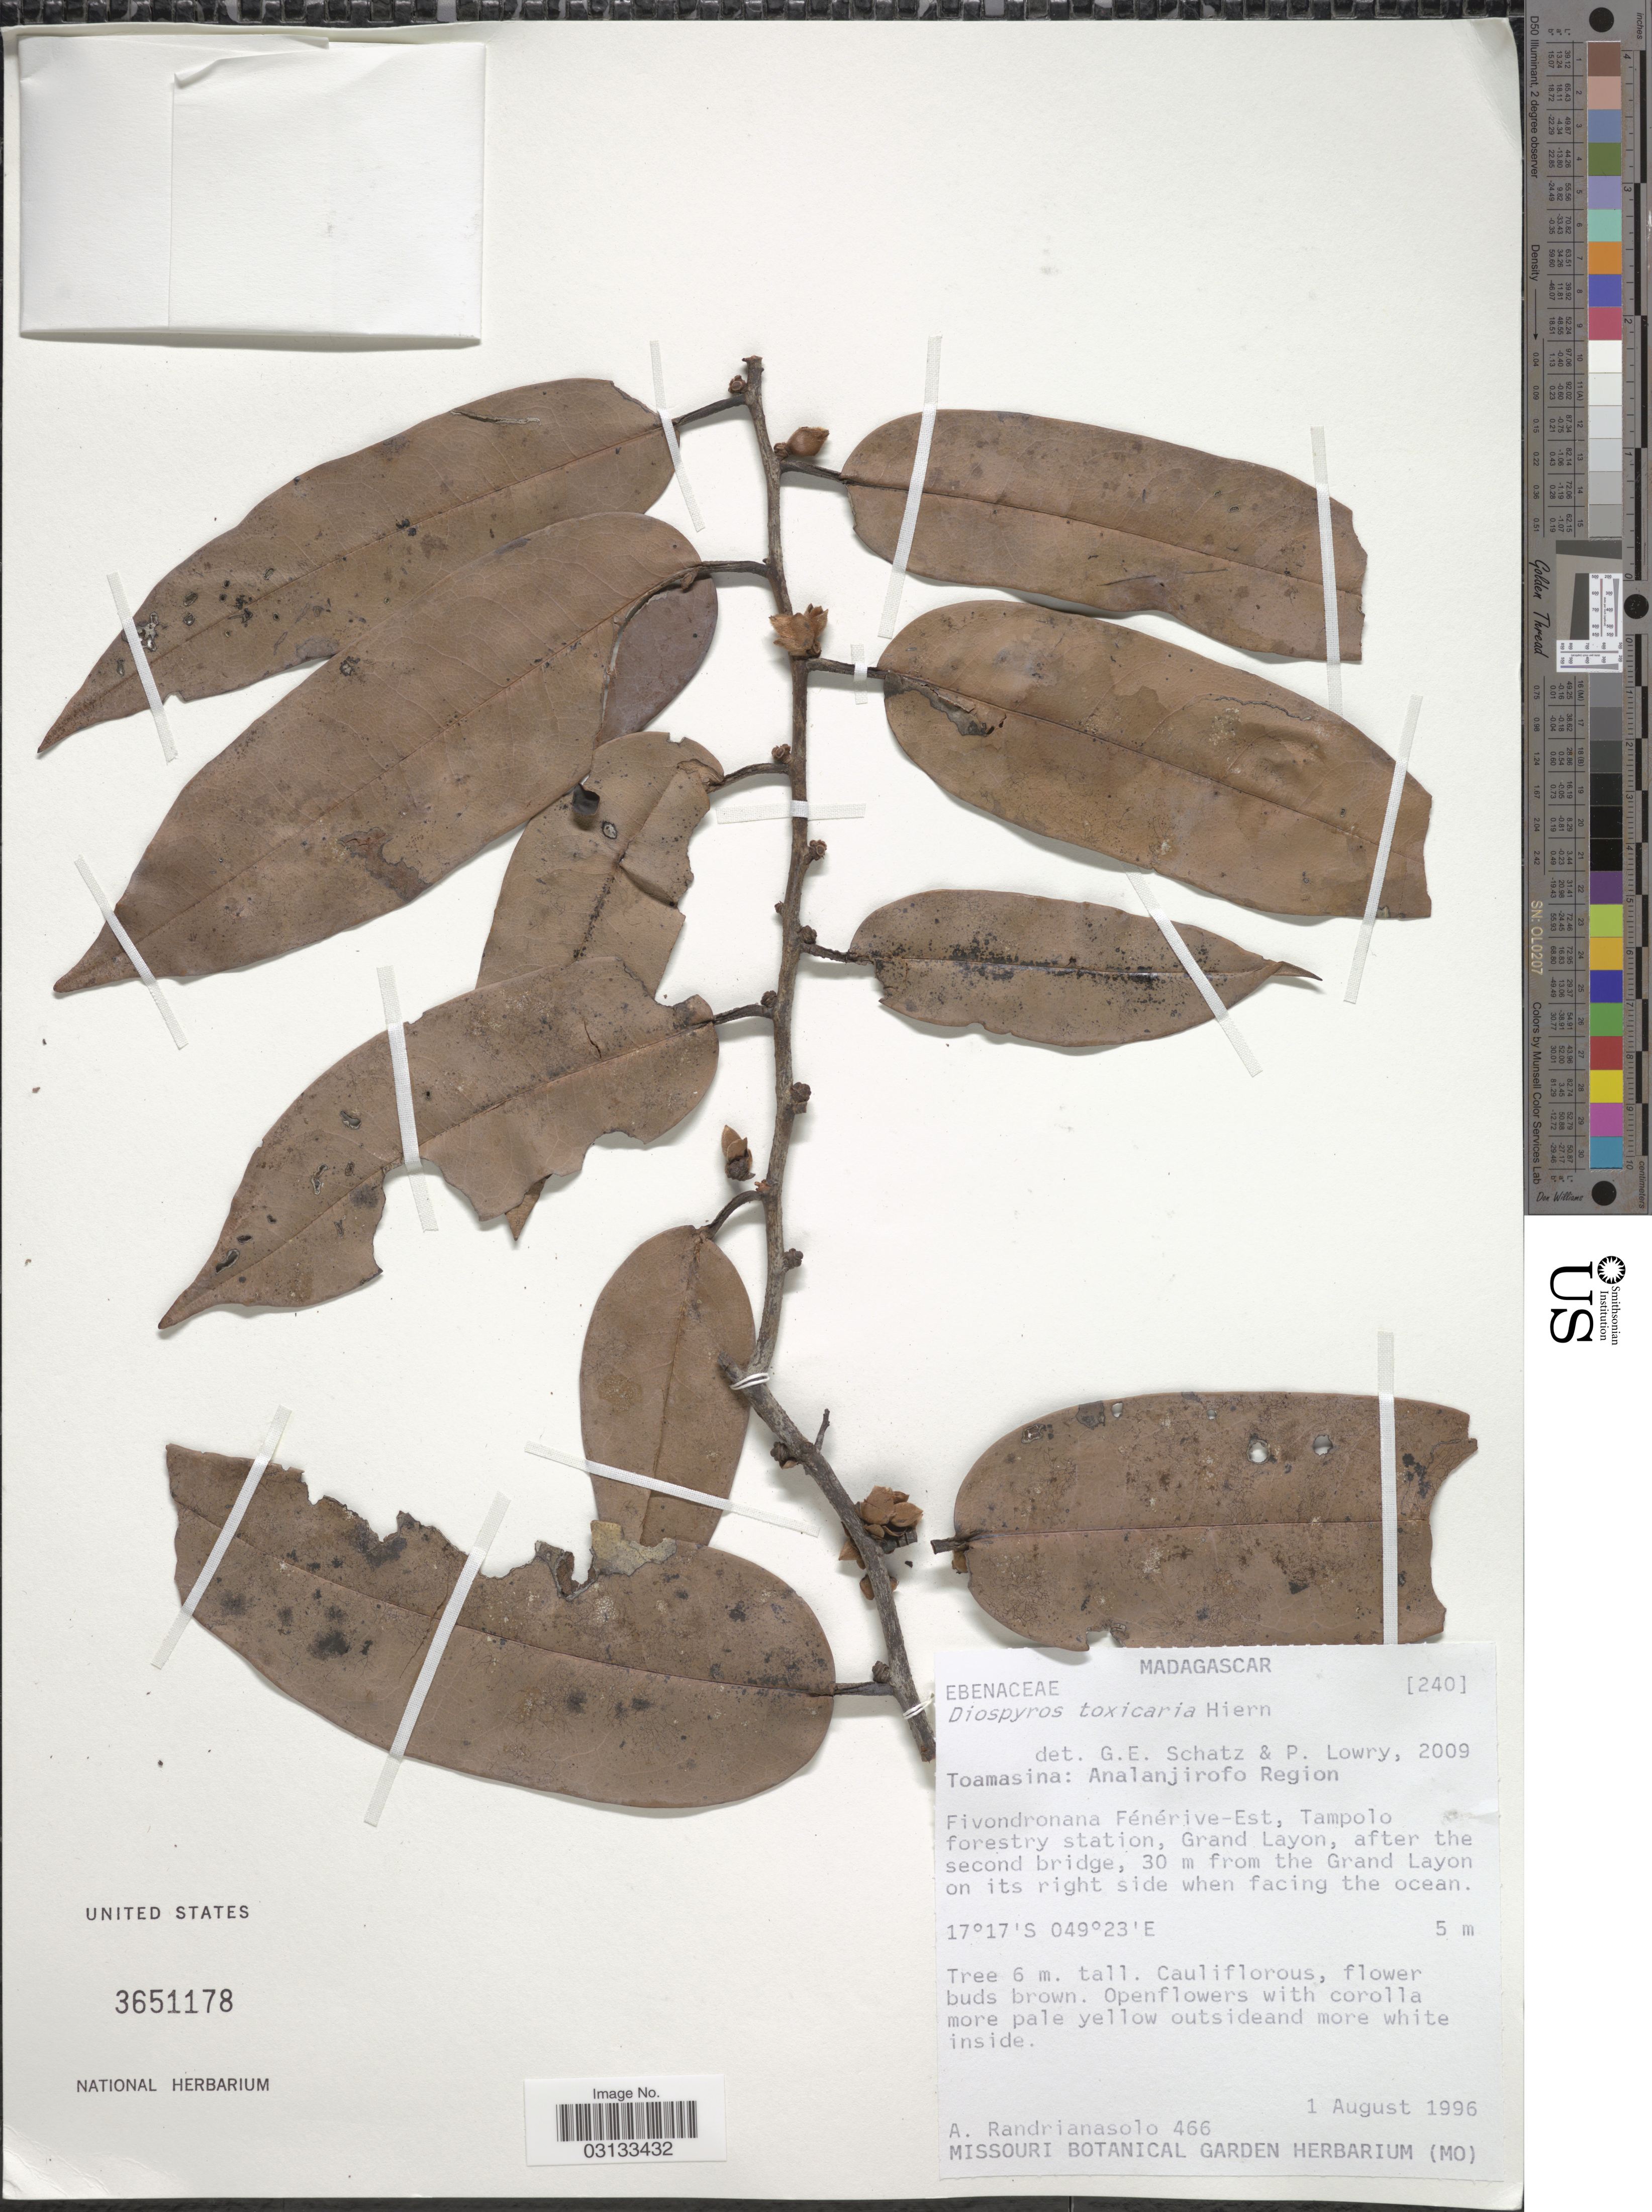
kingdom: Plantae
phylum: Tracheophyta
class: Magnoliopsida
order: Ericales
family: Ebenaceae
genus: Diospyros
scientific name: Diospyros toxicaria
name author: Hiern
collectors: A. Randrianasolo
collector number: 466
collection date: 1996-08-01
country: Madagascar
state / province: Analanjirofo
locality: Analanjirofo Region, Fivondronana Fénérive-Est, Tampolo forestry station, Grand Layon, after the second bridge, 30 m from the Grand Layon on its right side when facing the ocean.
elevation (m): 5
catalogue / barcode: US 3651178